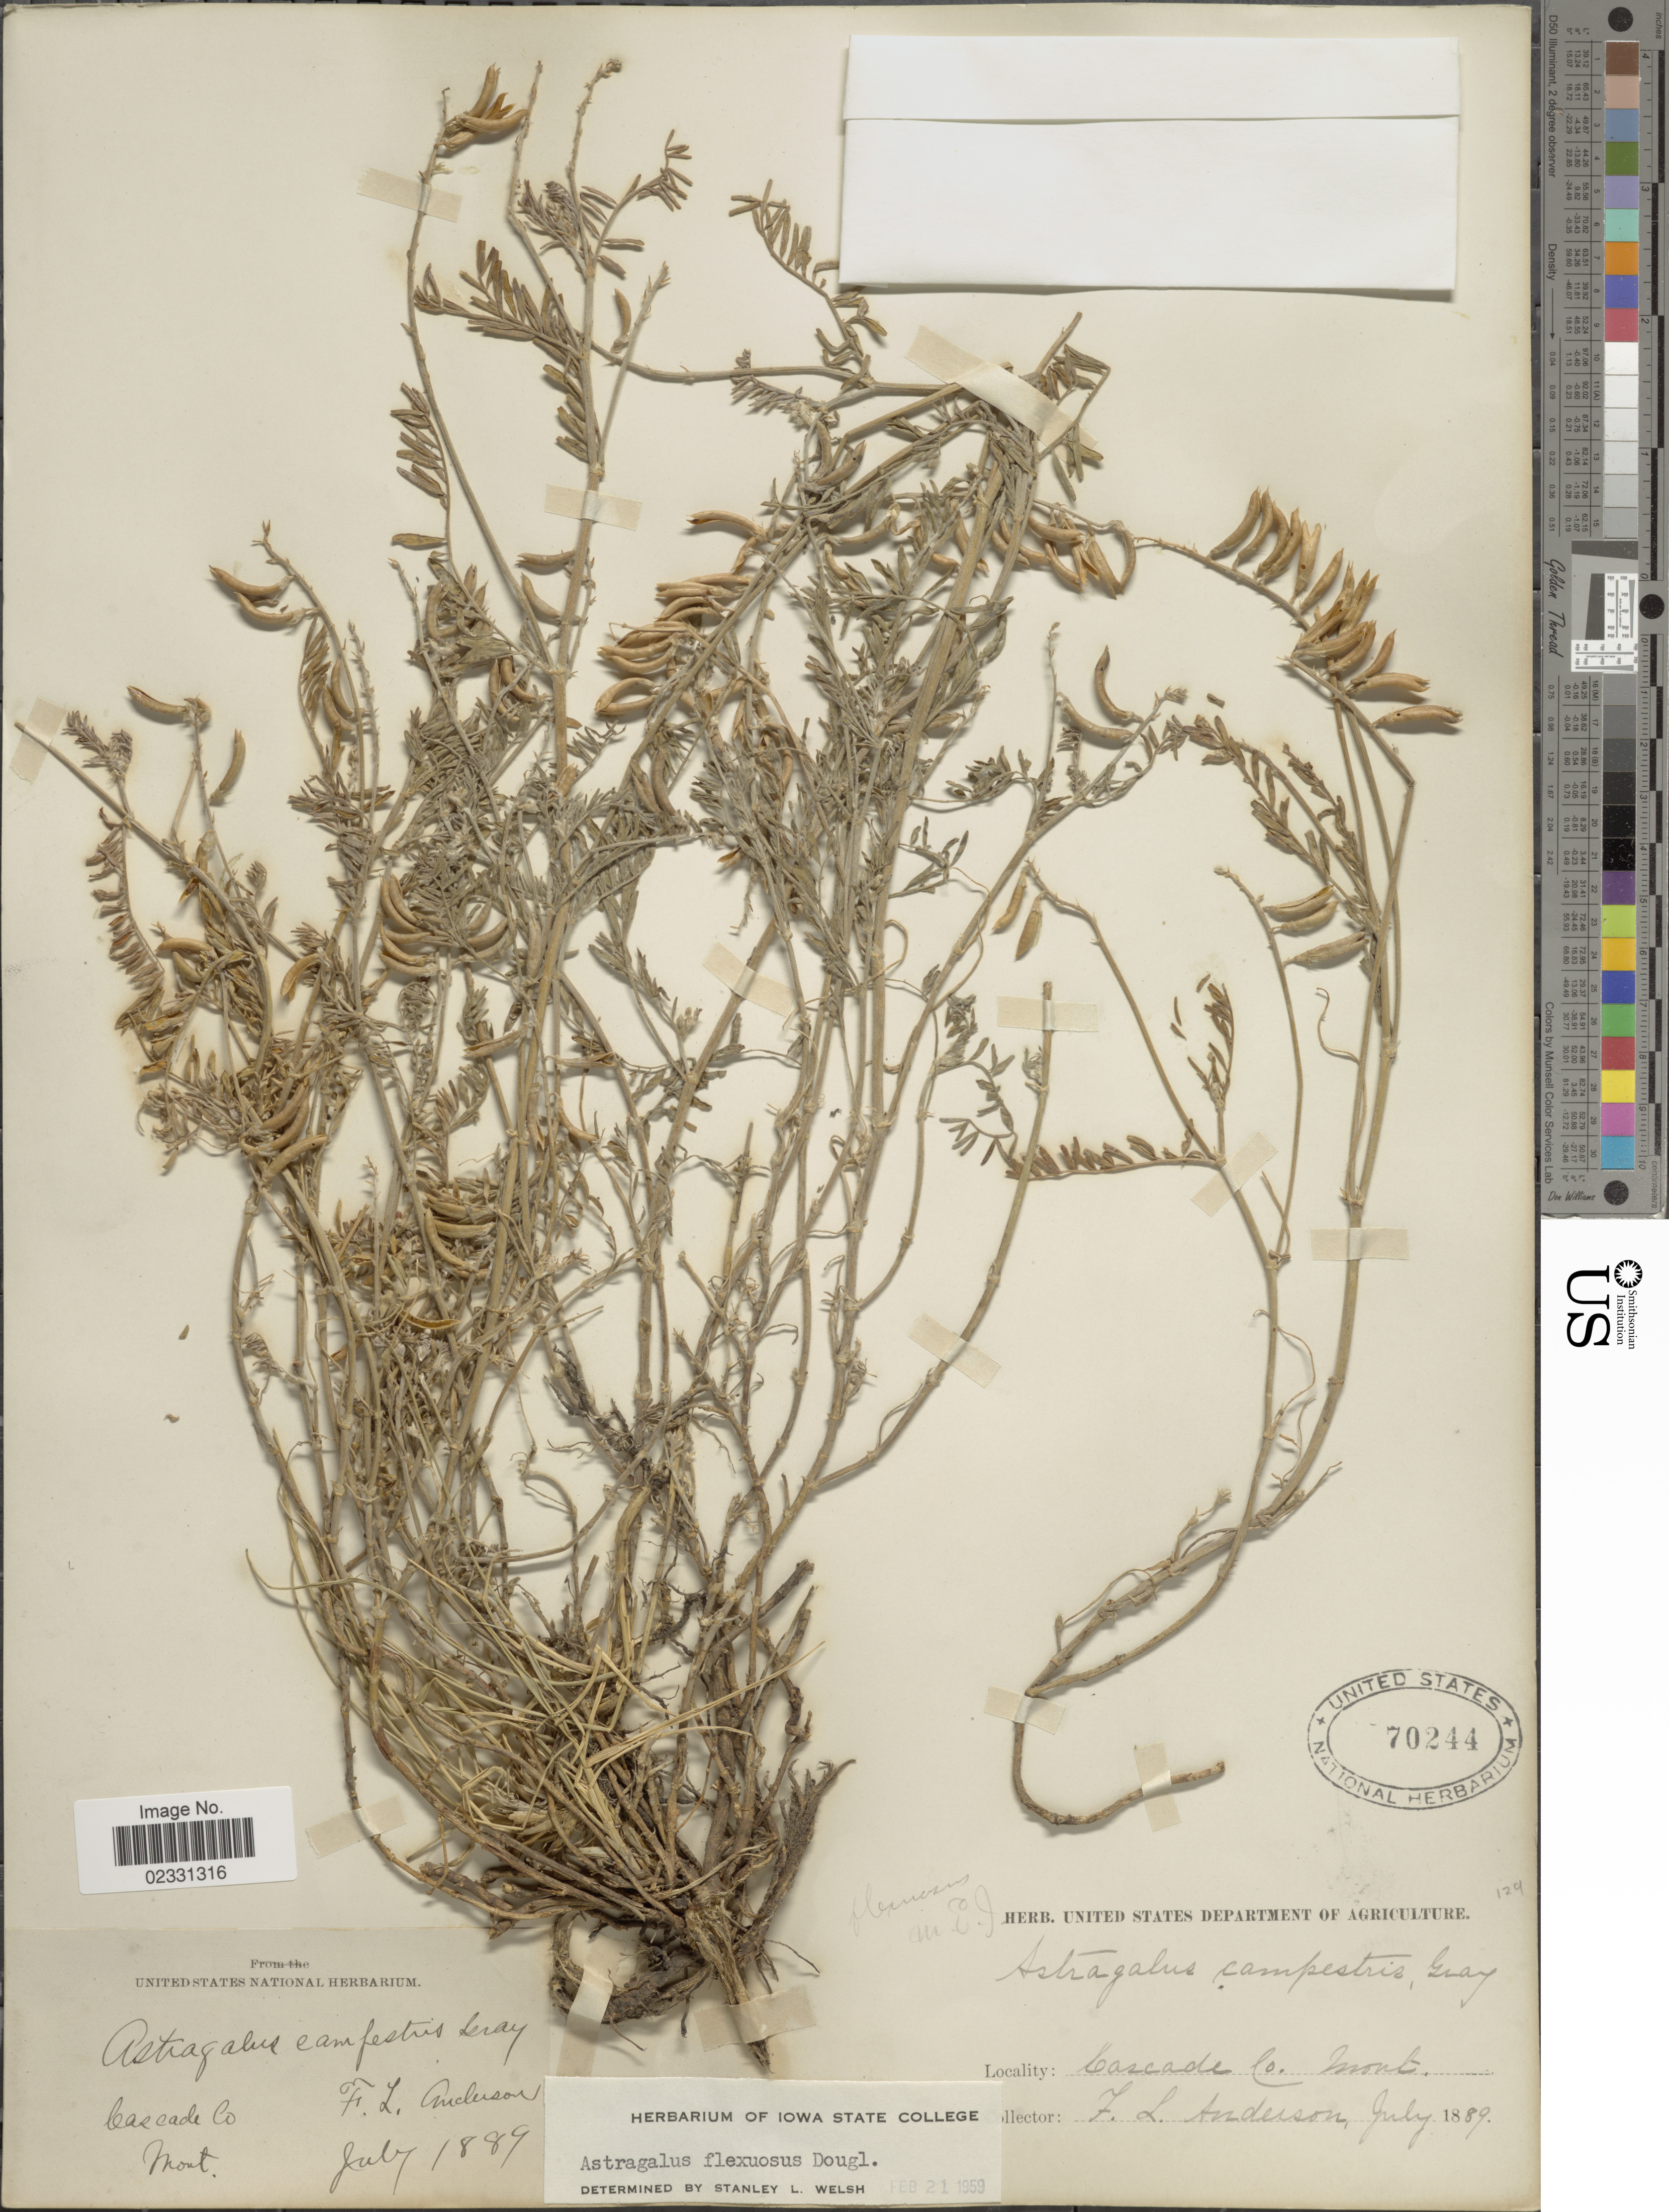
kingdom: Plantae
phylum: Tracheophyta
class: Magnoliopsida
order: Fabales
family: Fabaceae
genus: Astragalus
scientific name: Astragalus flexuosus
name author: (Hook.) Douglas ex G. Don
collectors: F. Anderson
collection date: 1889-07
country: United States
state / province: Montana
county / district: Cascade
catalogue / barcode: US 70244